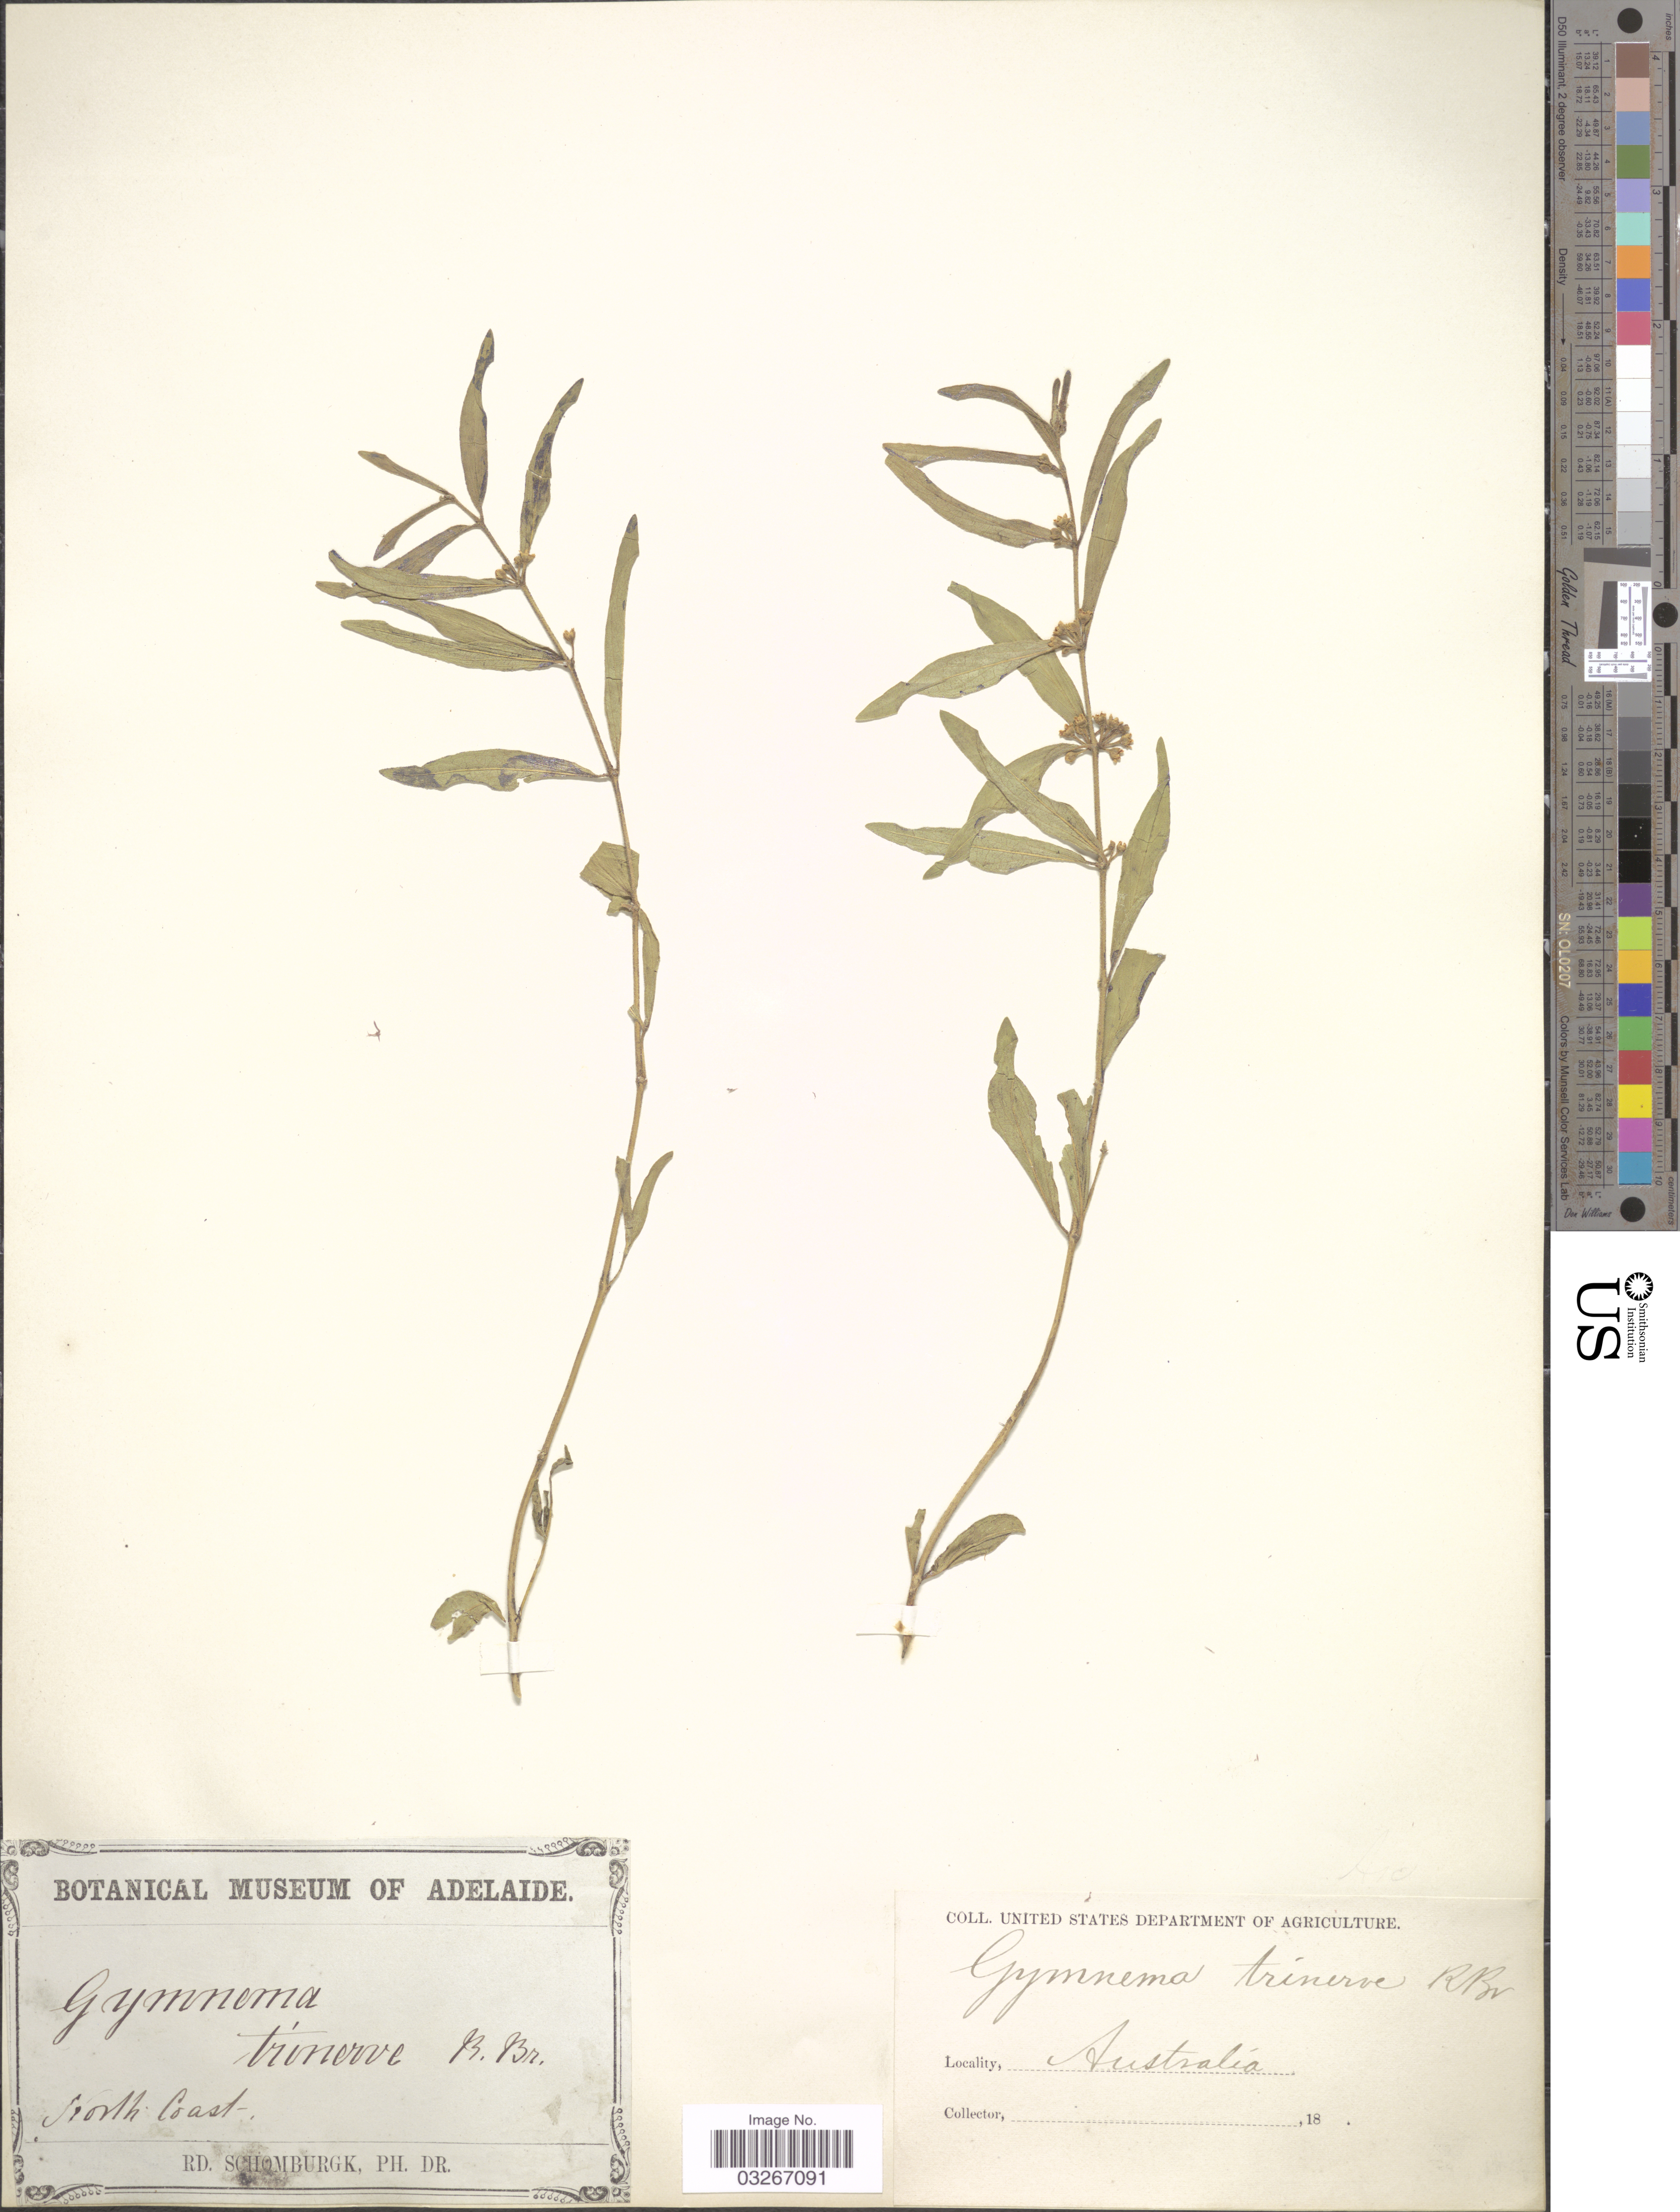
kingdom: Plantae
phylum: Tracheophyta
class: Magnoliopsida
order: Gentianales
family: Apocynaceae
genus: Gymnema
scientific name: Gymnema trinerve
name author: R. Br.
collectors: M. R. Schomburgk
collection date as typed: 18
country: Australia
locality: South Coast.